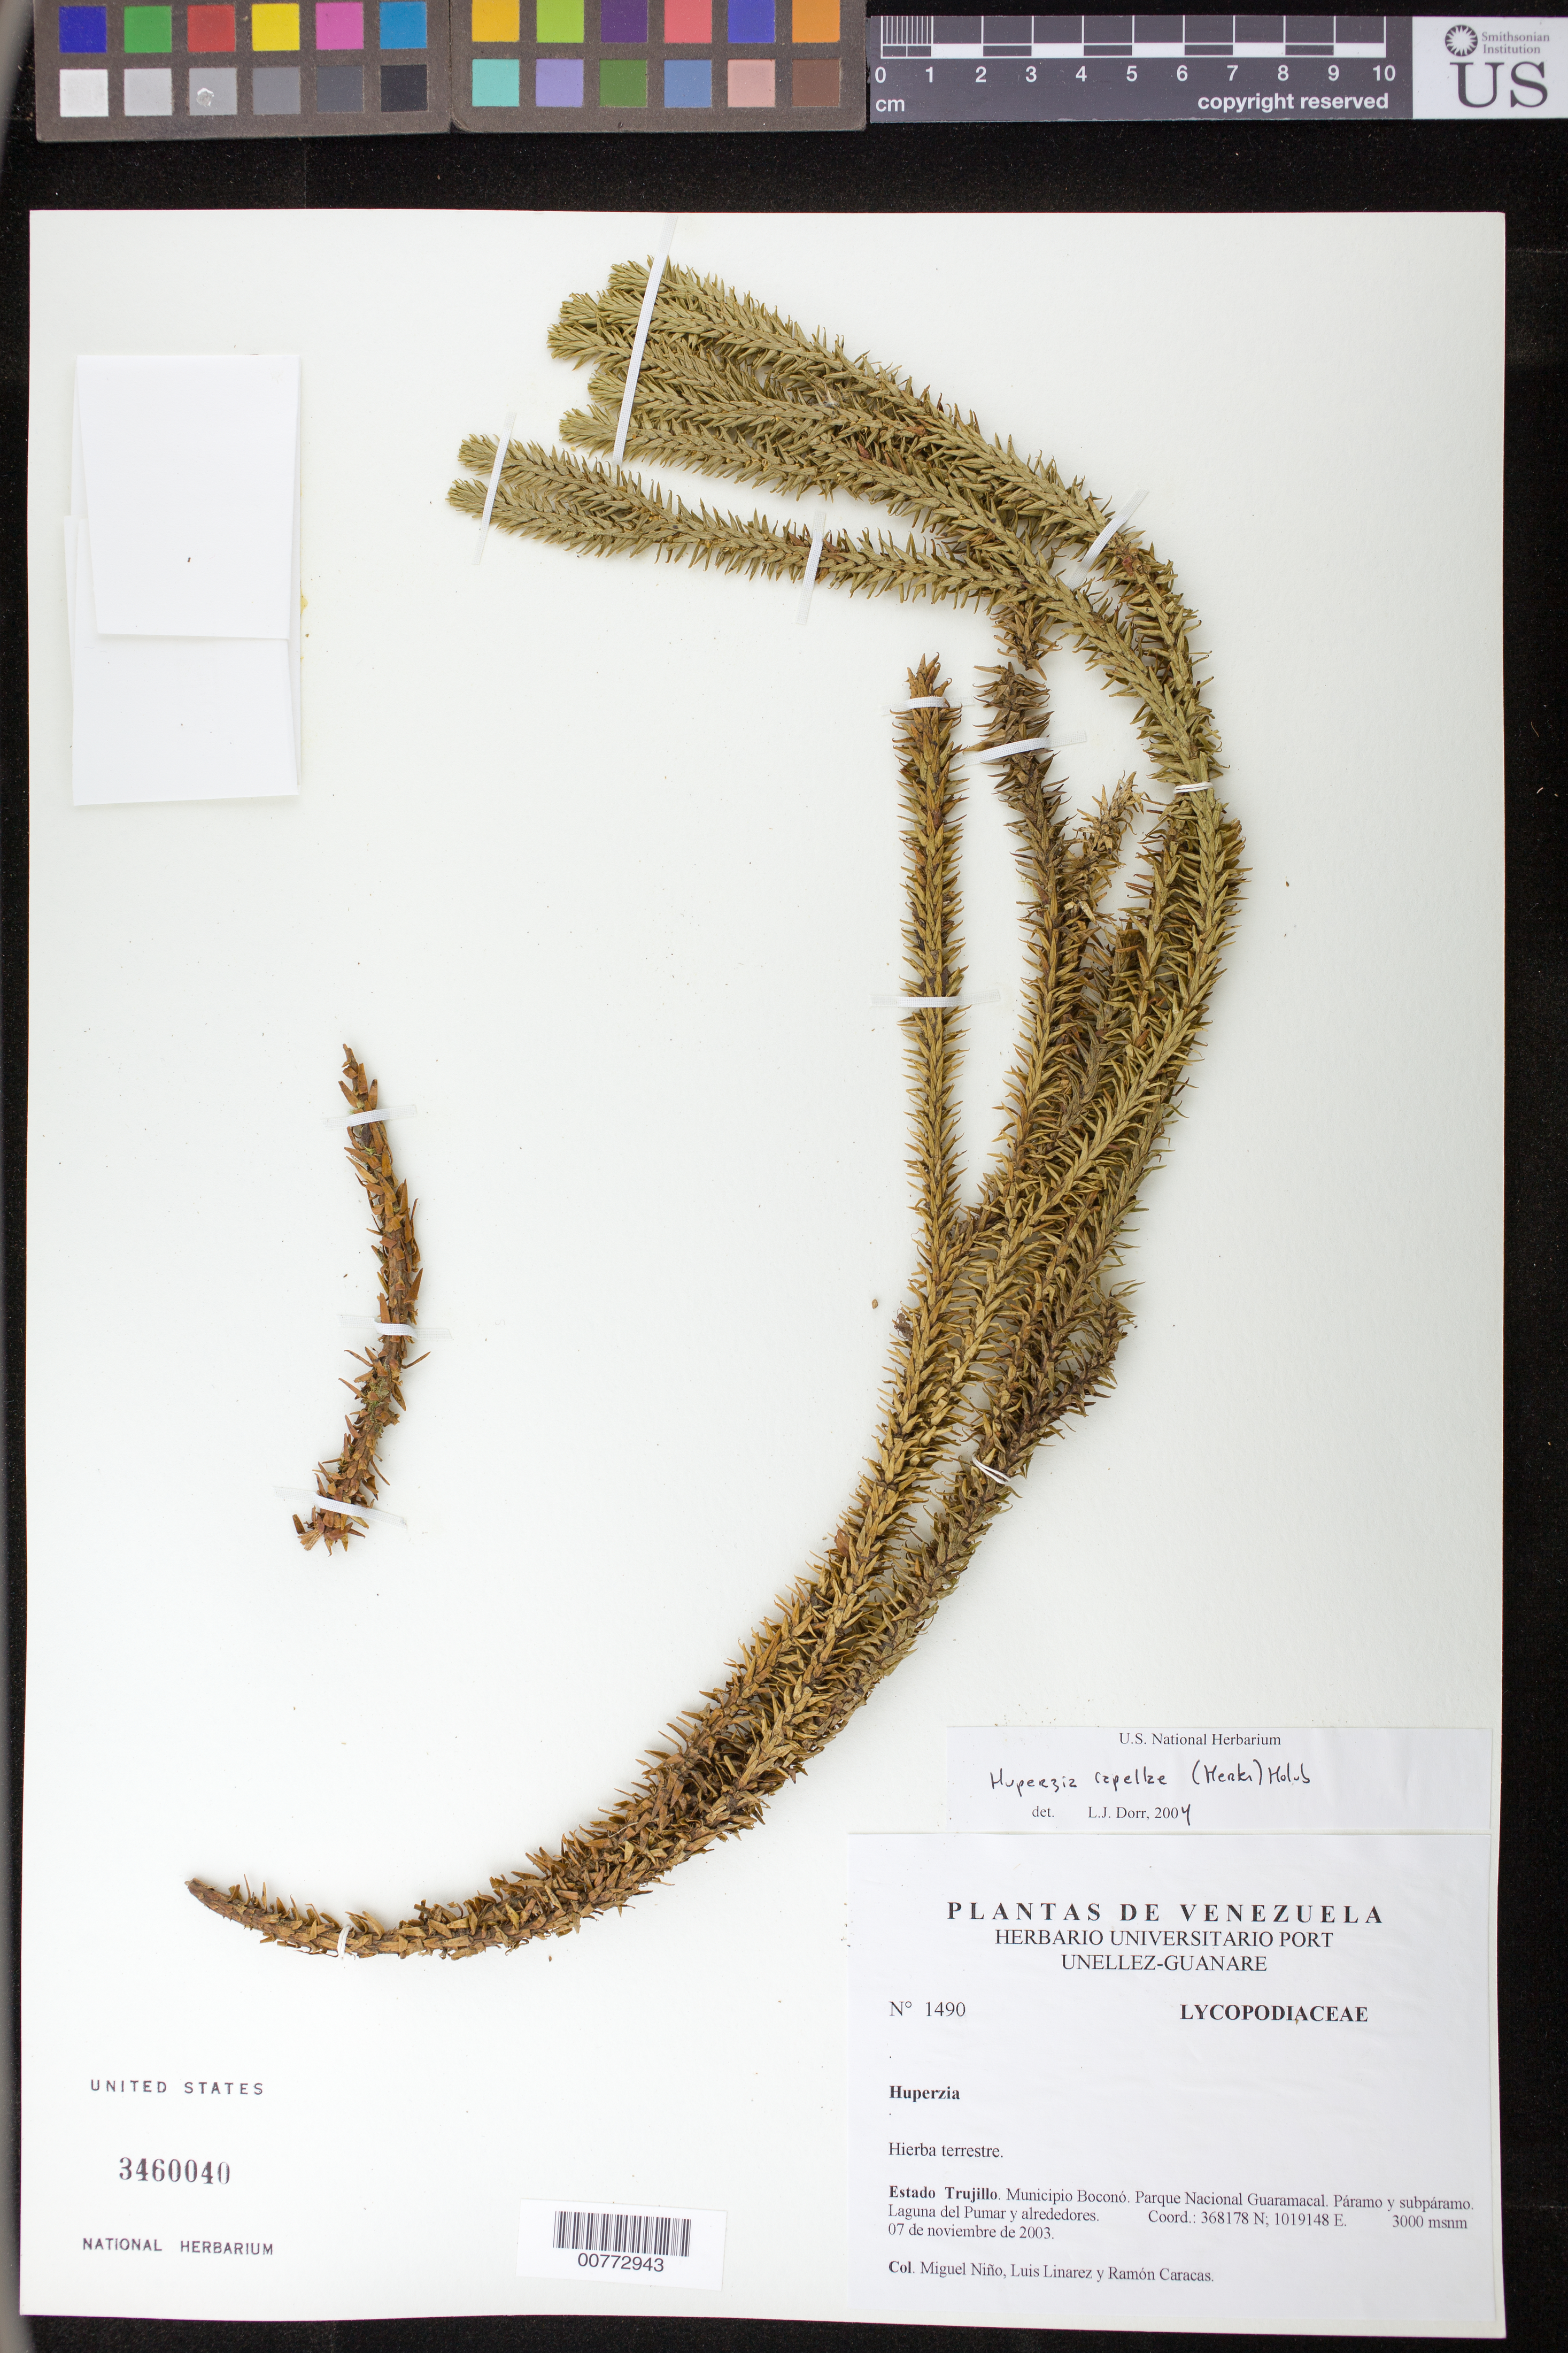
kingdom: Plantae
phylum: Tracheophyta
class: Lycopodiopsida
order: Lycopodiales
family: Lycopodiaceae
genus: Phlegmariurus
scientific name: Phlegmariurus capellae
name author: (Herter) B. Øllg.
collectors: S. M. Niño, L. Linárez & R. Caracas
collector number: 1490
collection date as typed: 07 Nov 2003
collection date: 2003-11-07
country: Venezuela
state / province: Trujillo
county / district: Boconó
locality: Parque Nacional Guaramacal. Laguna del Pumar y alrededores.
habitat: Páramo y subpáramo.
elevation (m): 3000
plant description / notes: PORT, US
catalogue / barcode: US 3460040